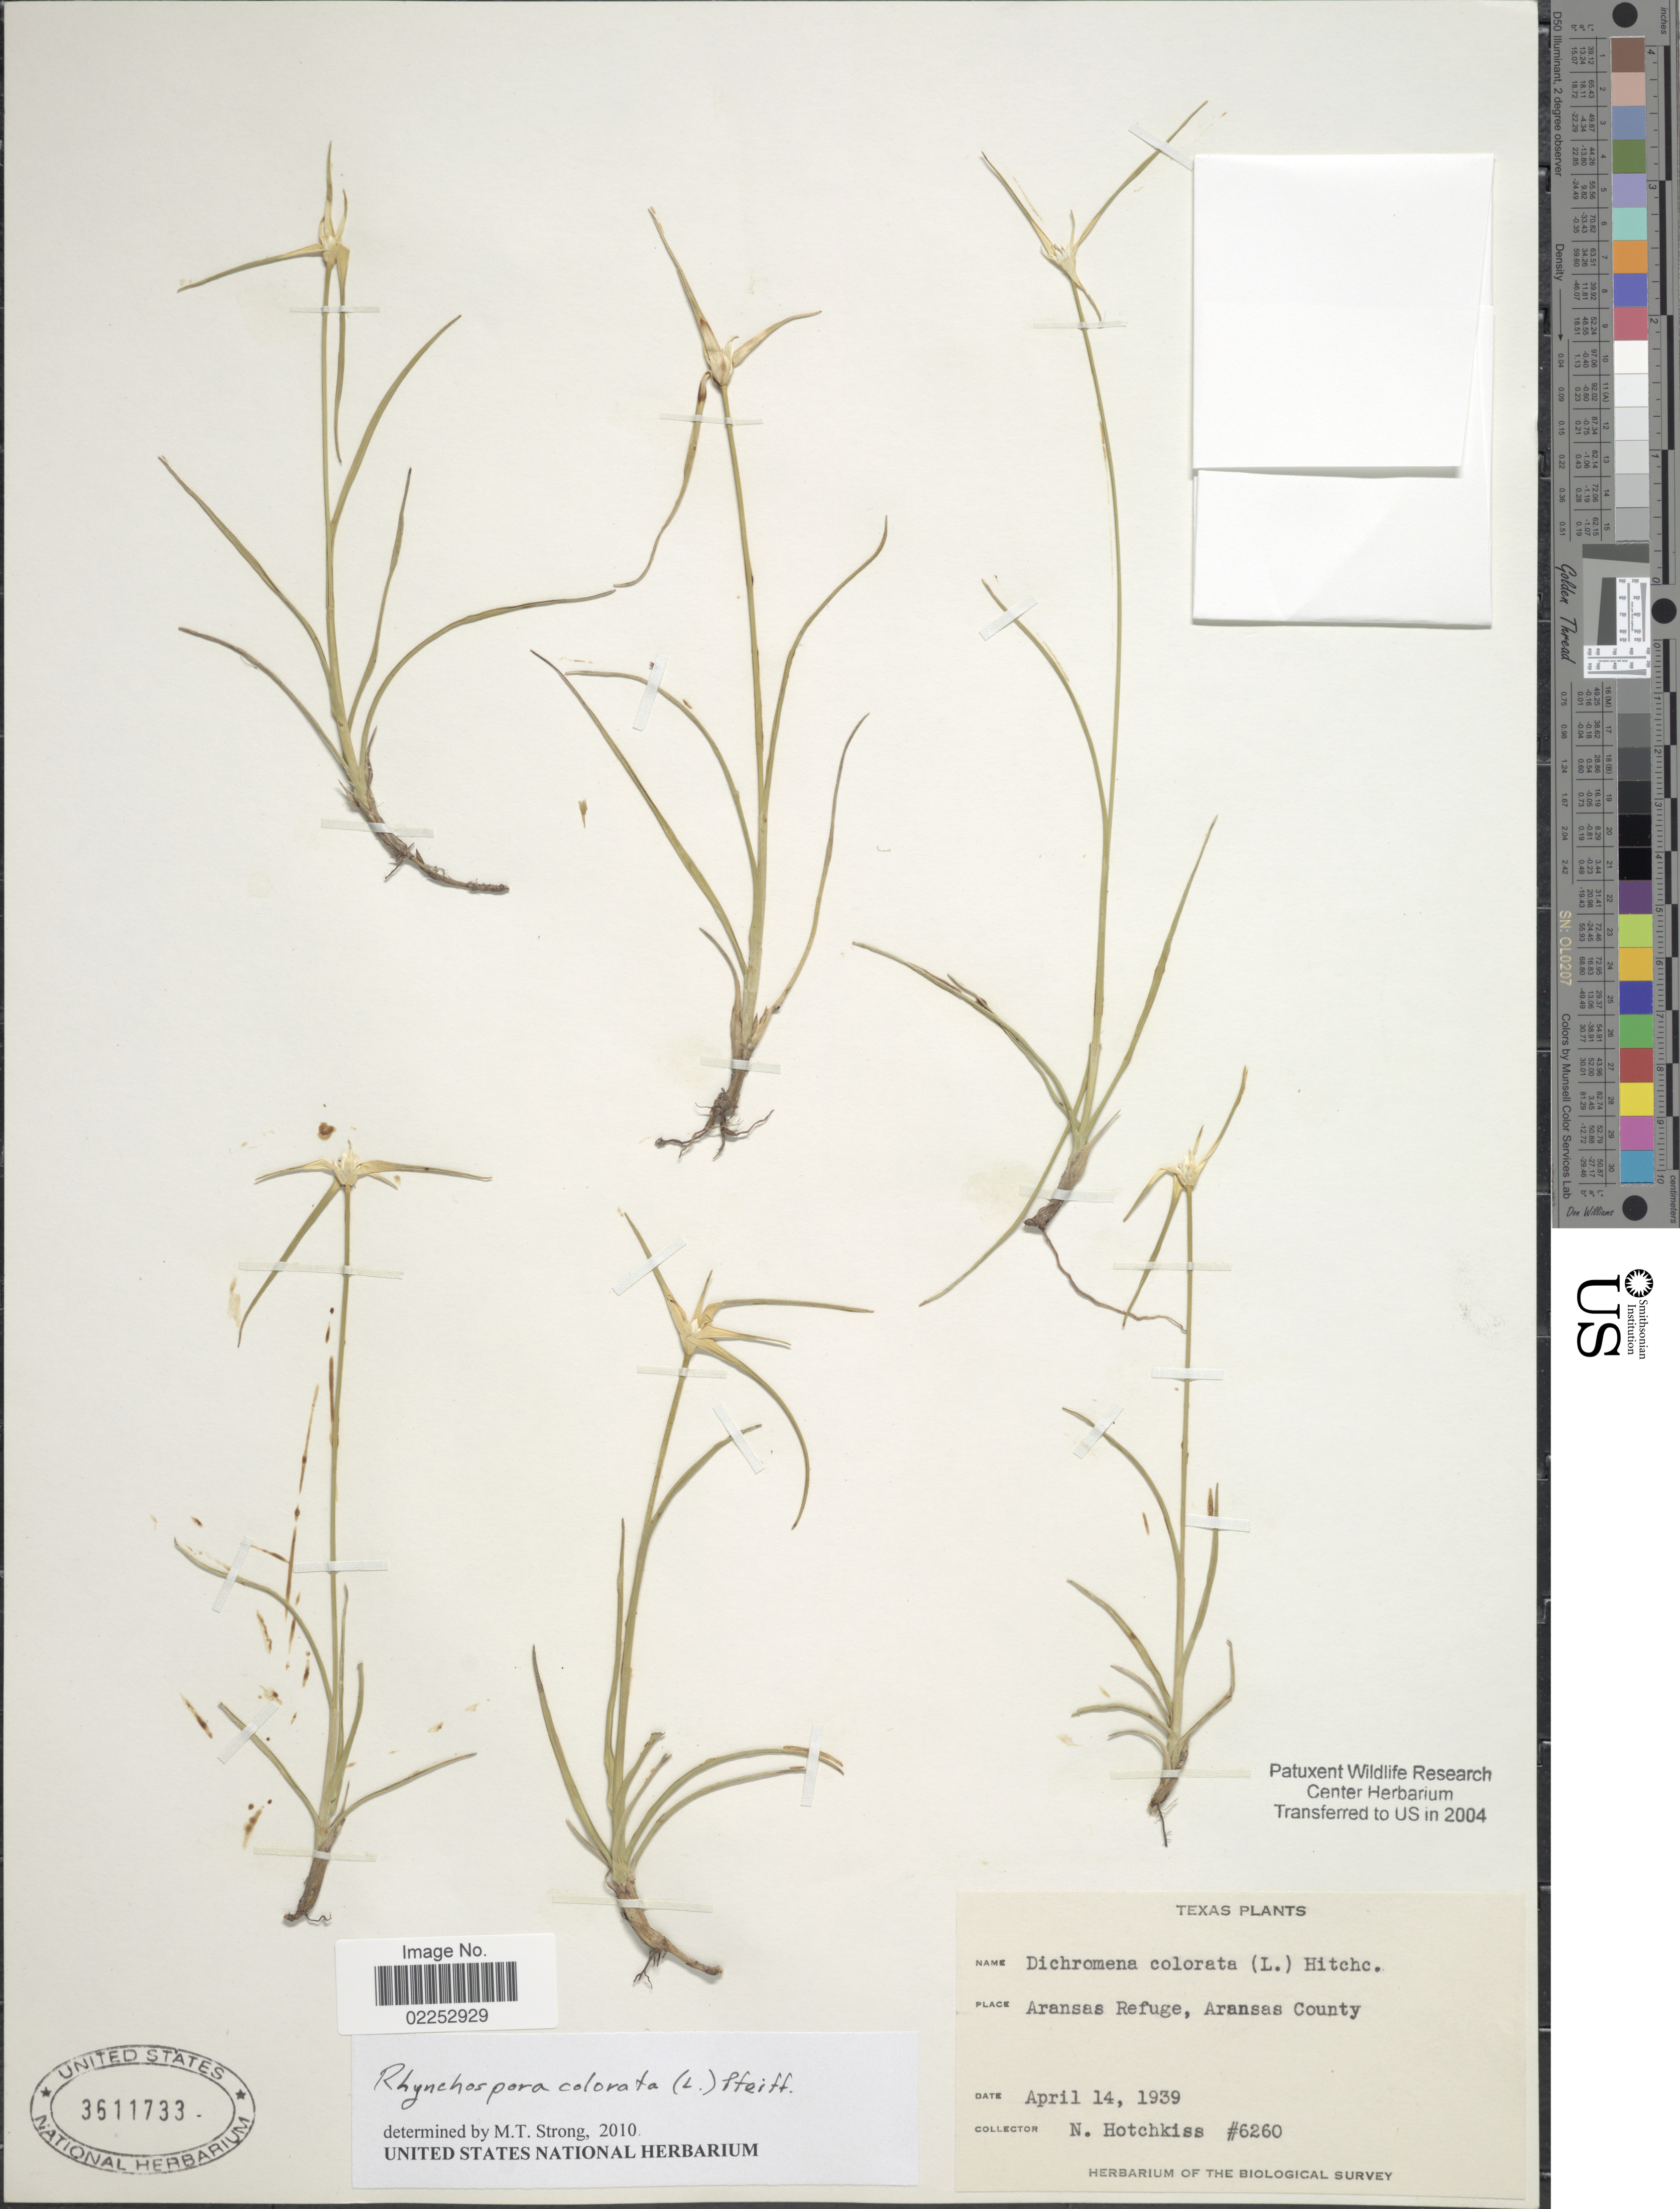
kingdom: Plantae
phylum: Tracheophyta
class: Liliopsida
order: Poales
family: Cyperaceae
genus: Rhynchospora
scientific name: Rhynchospora colorata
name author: (L.) H. Pfeiff.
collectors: N. Hotchkiss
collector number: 6260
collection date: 1939-04-14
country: United States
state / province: Texas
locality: Aransas Refuge, Aransas County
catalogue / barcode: US 3611733